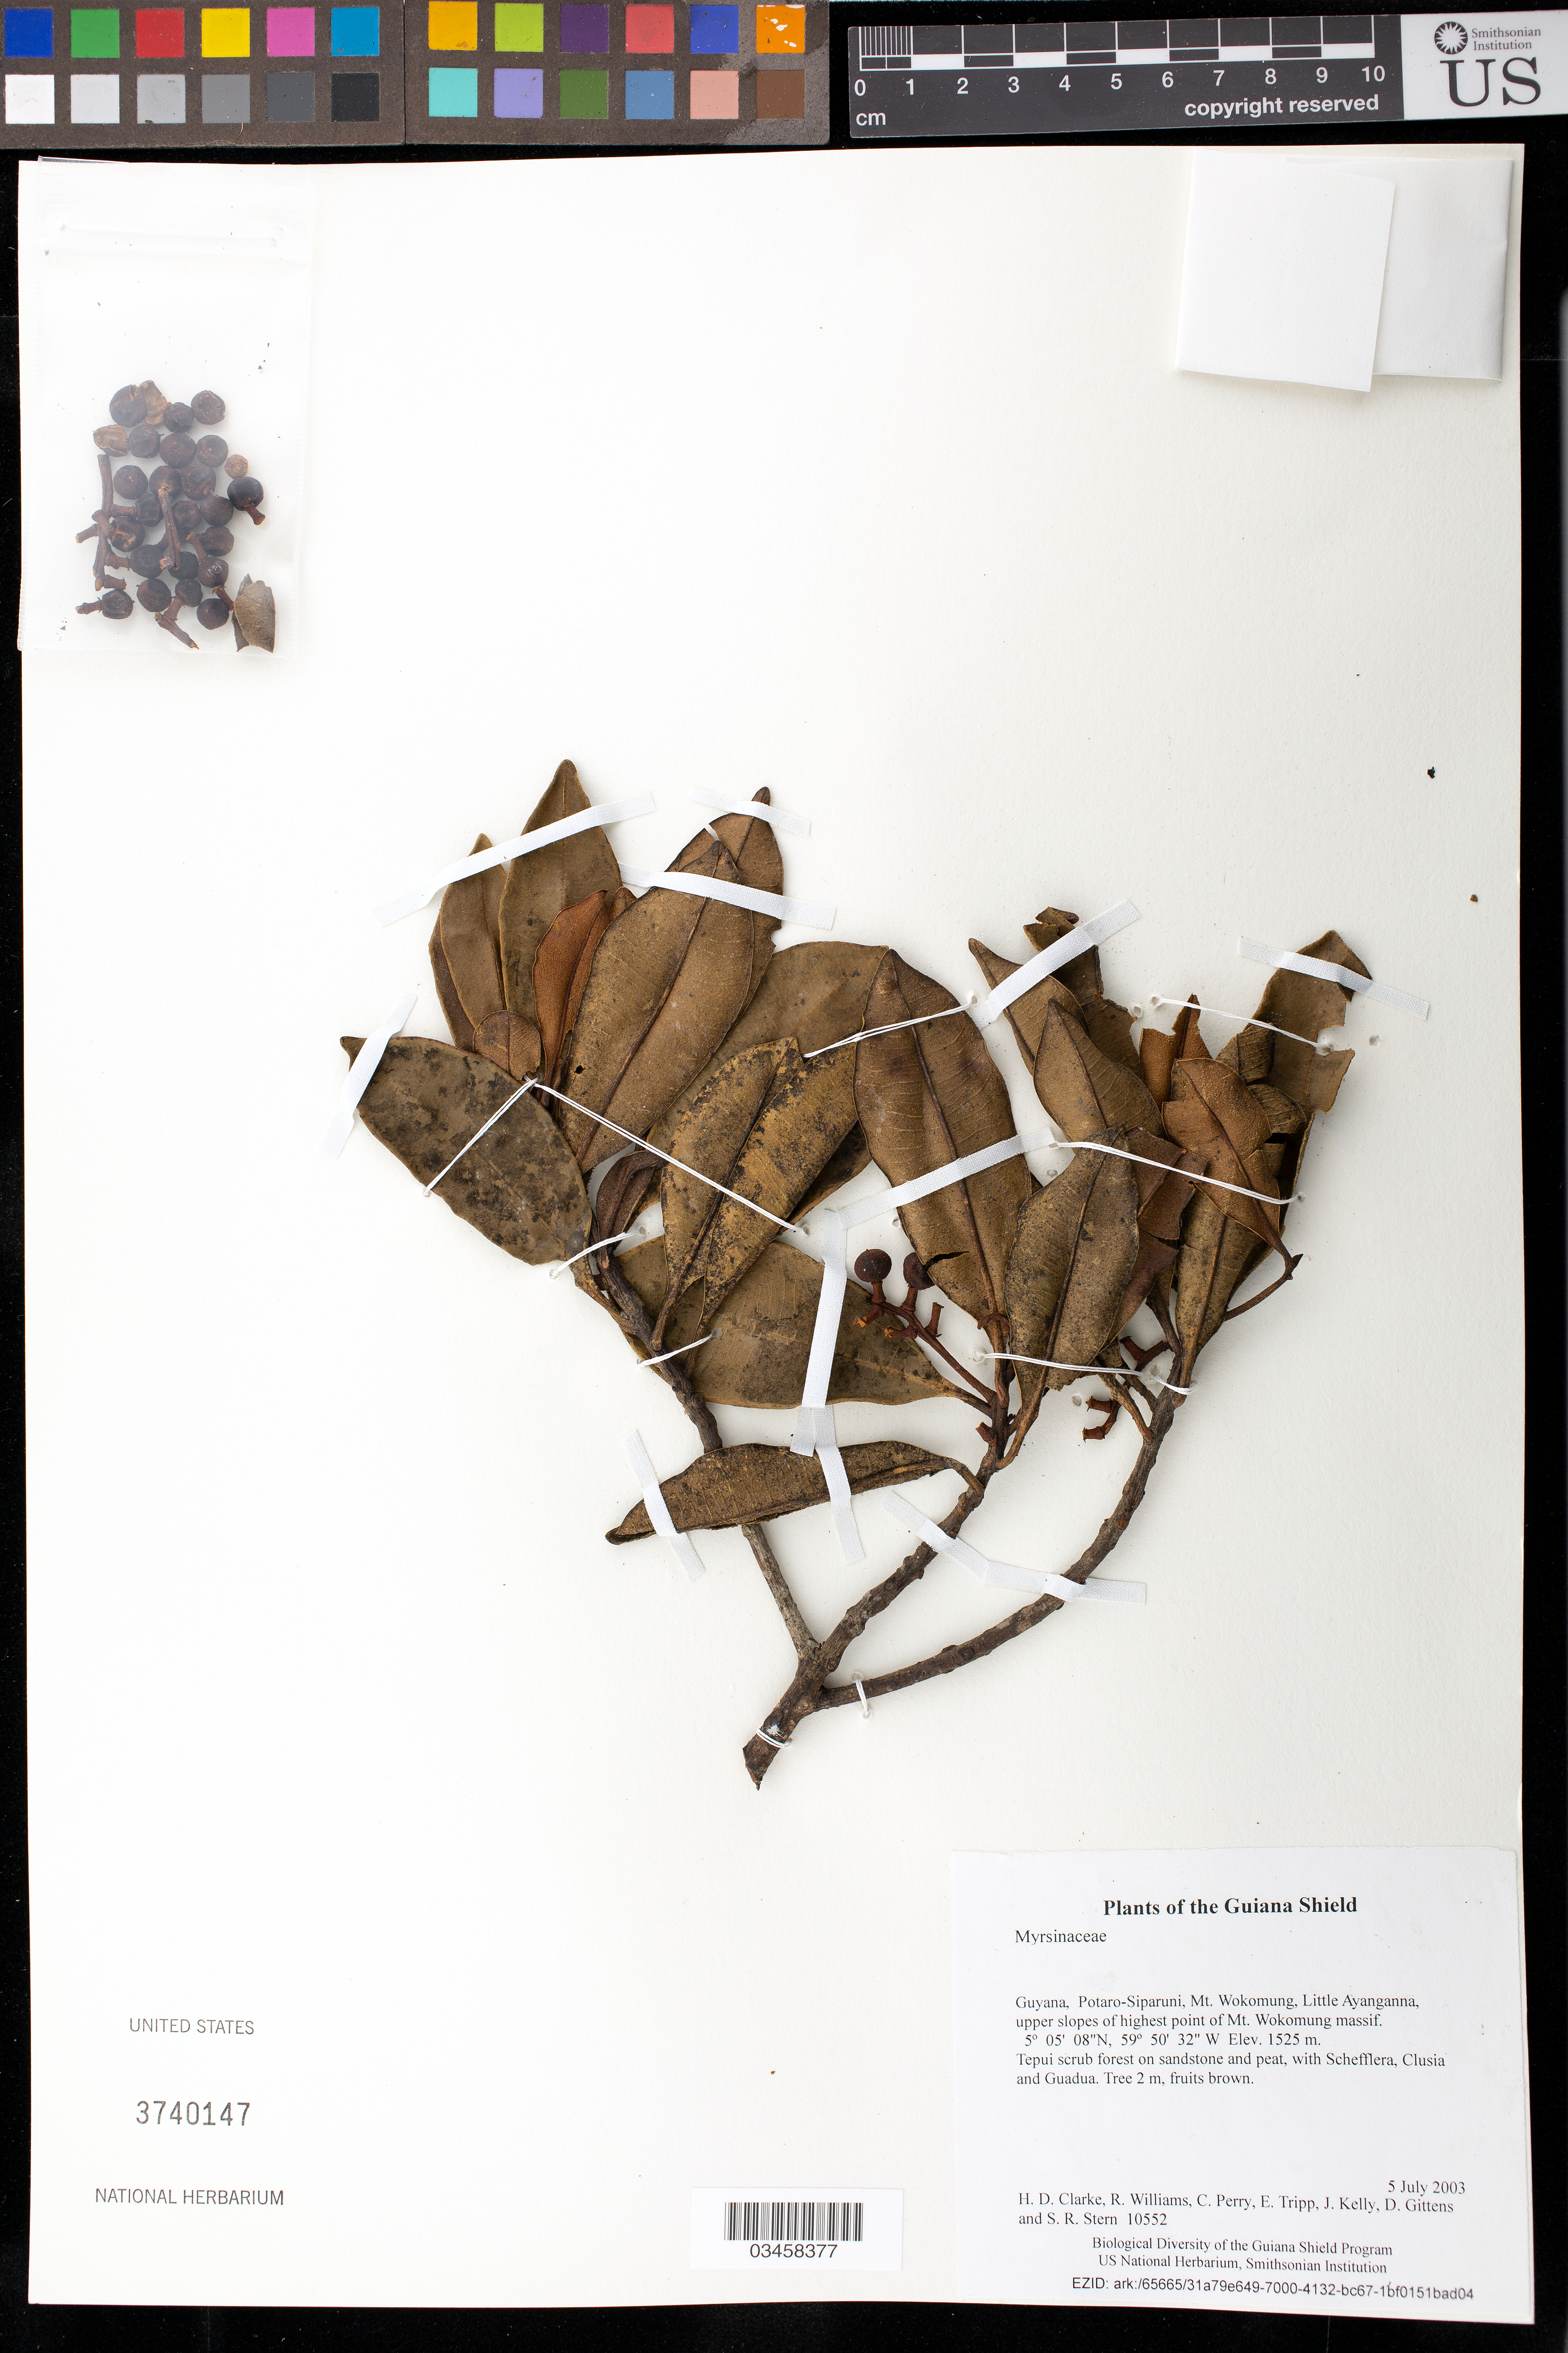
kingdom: Plantae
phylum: Tracheophyta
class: Magnoliopsida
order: Ericales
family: Primulaceae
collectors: H. D. Clarke, R. Williams, C. Perry, E. Tripp, J. Kelly, D. Gittens & S. R. Stern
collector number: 10552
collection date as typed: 5 July 2003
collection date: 2003-07-05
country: Guyana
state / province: Potaro-Siparuni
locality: Mt. Wokomung, Little Ayanganna, upper slopes of highest point of Mt. Wokomung massif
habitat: Tepui scrub forest on sandstone and peat, with Schefflera, Clusia and Guadua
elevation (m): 1525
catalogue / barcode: US 3740147